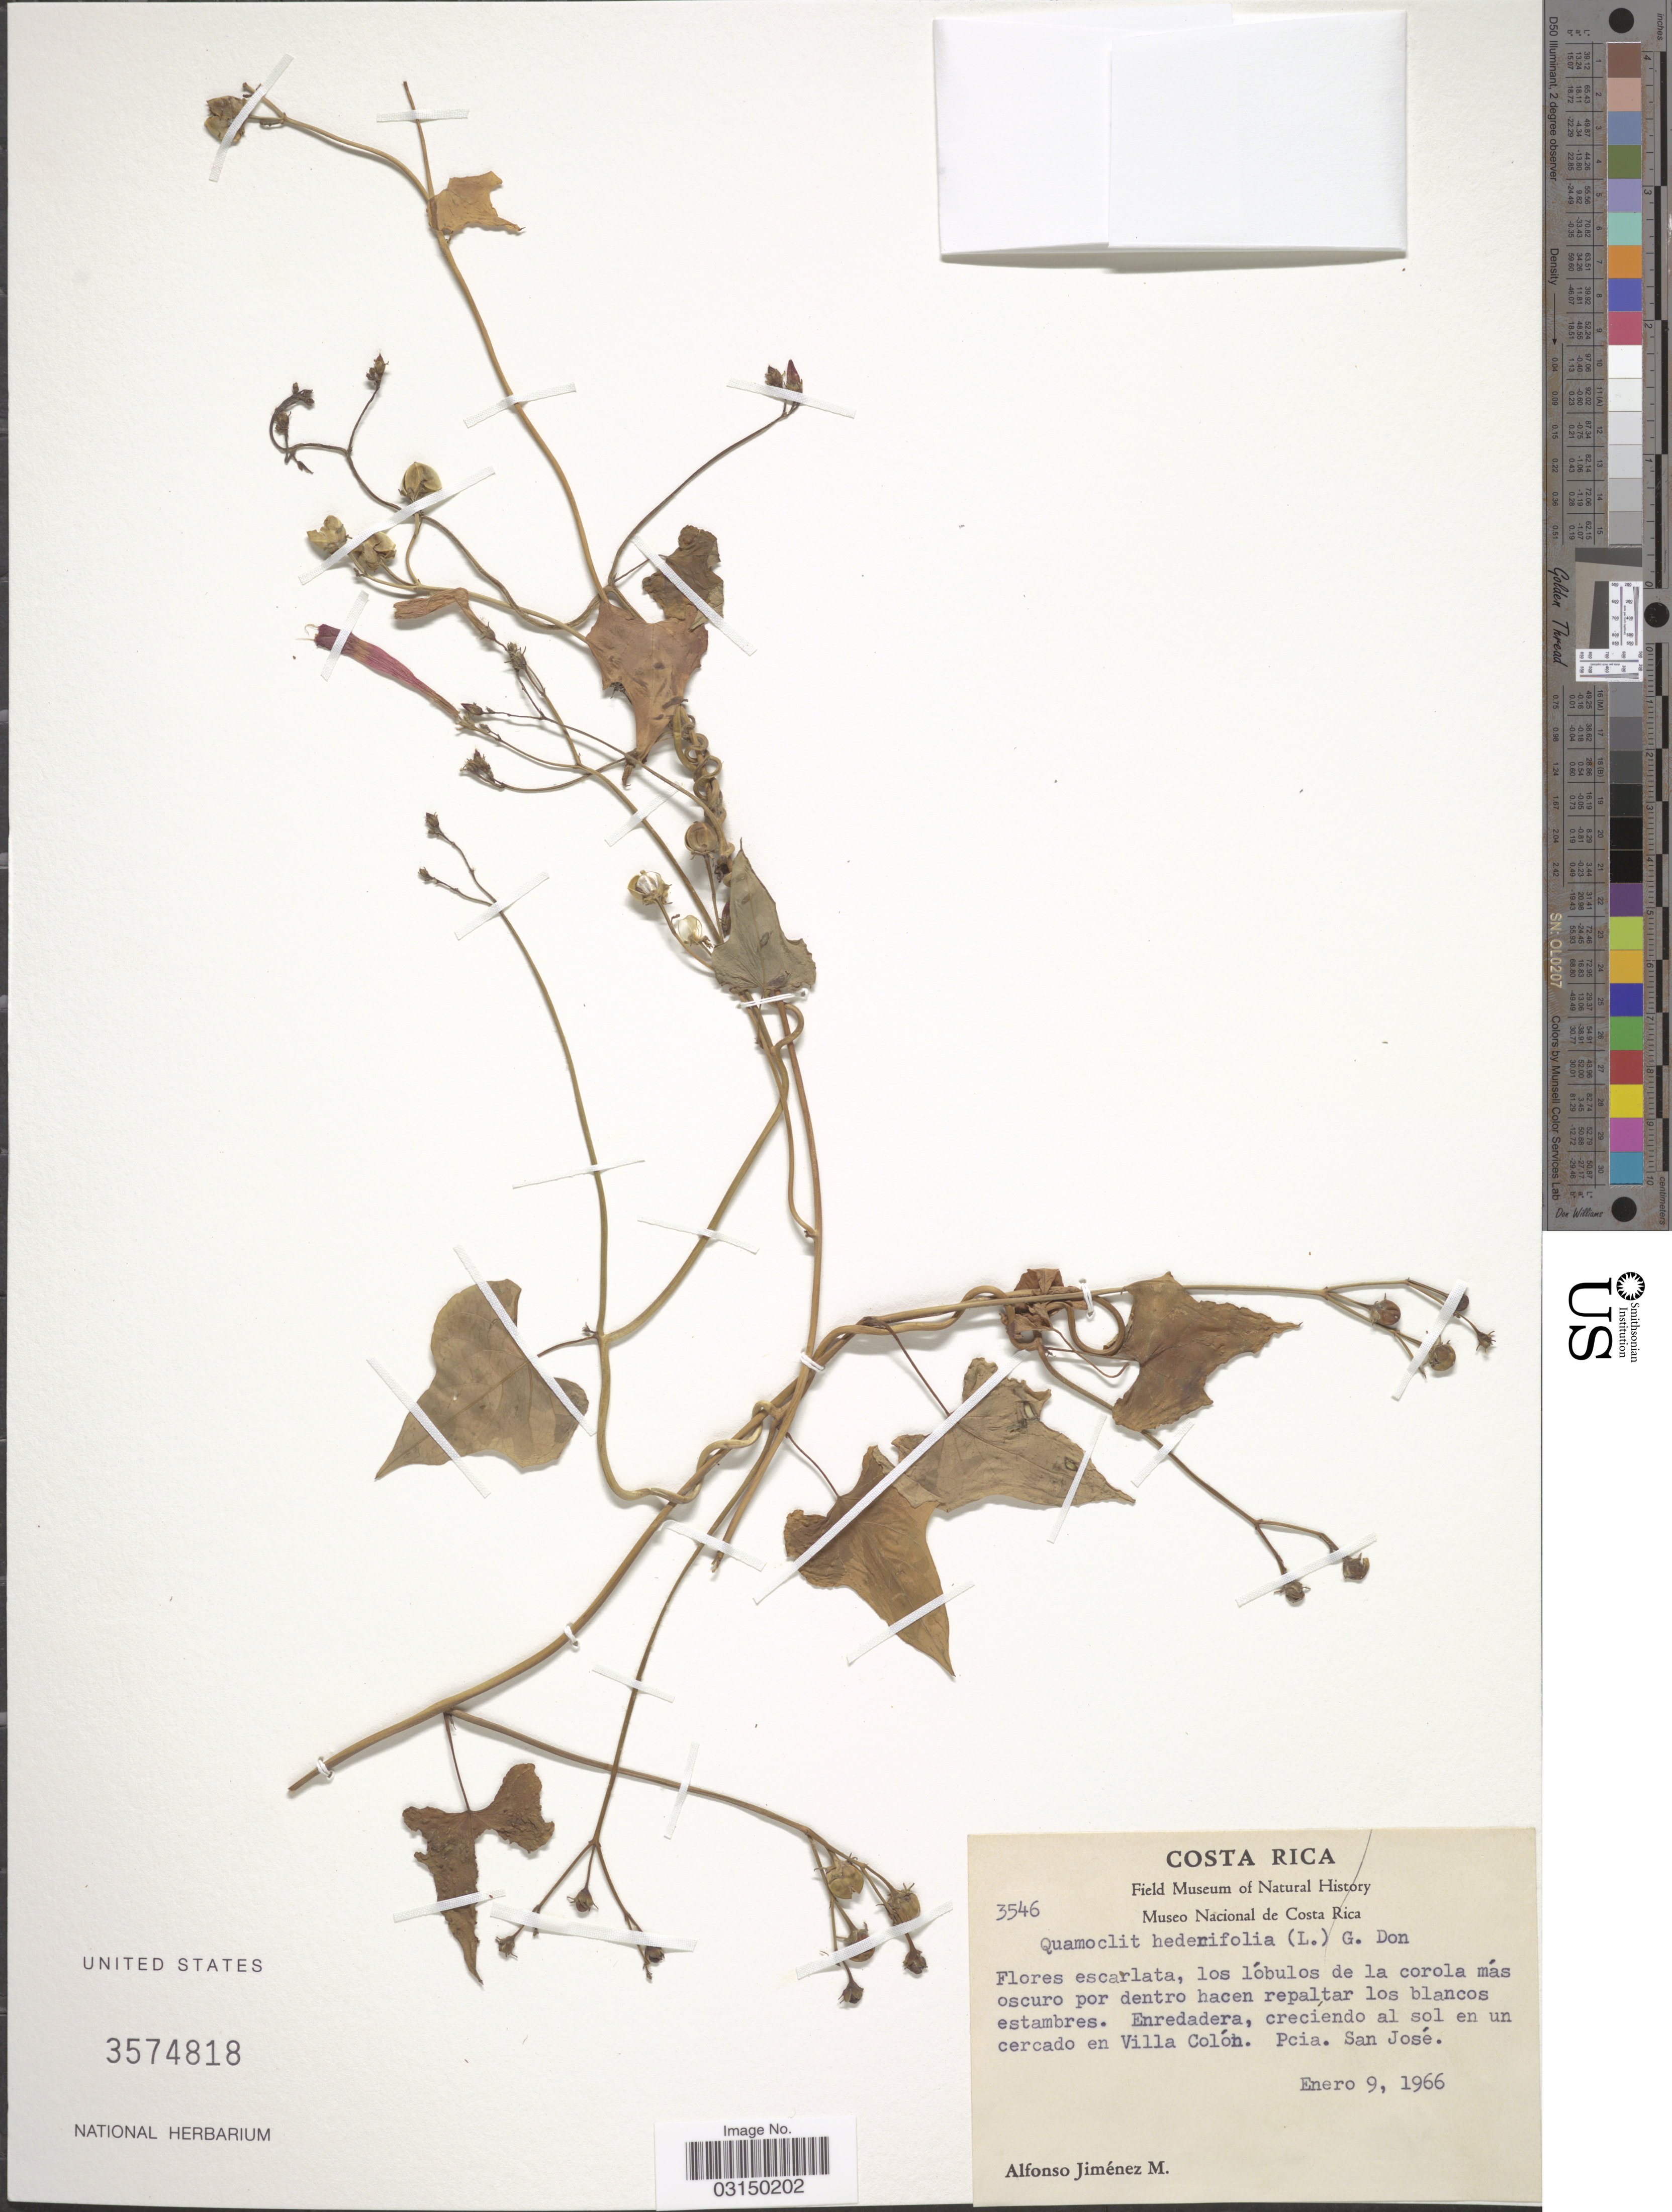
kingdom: Plantae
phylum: Tracheophyta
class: Magnoliopsida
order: Solanales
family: Convolvulaceae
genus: Ipomoea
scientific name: Ipomoea hederifolia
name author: L.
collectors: A. Jimenez M.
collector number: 3546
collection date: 1966-01-09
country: Costa Rica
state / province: San José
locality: Enredadera, crecíendo al sol en un cercado en Villa Colón. Pcia. San José.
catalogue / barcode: US 3574818